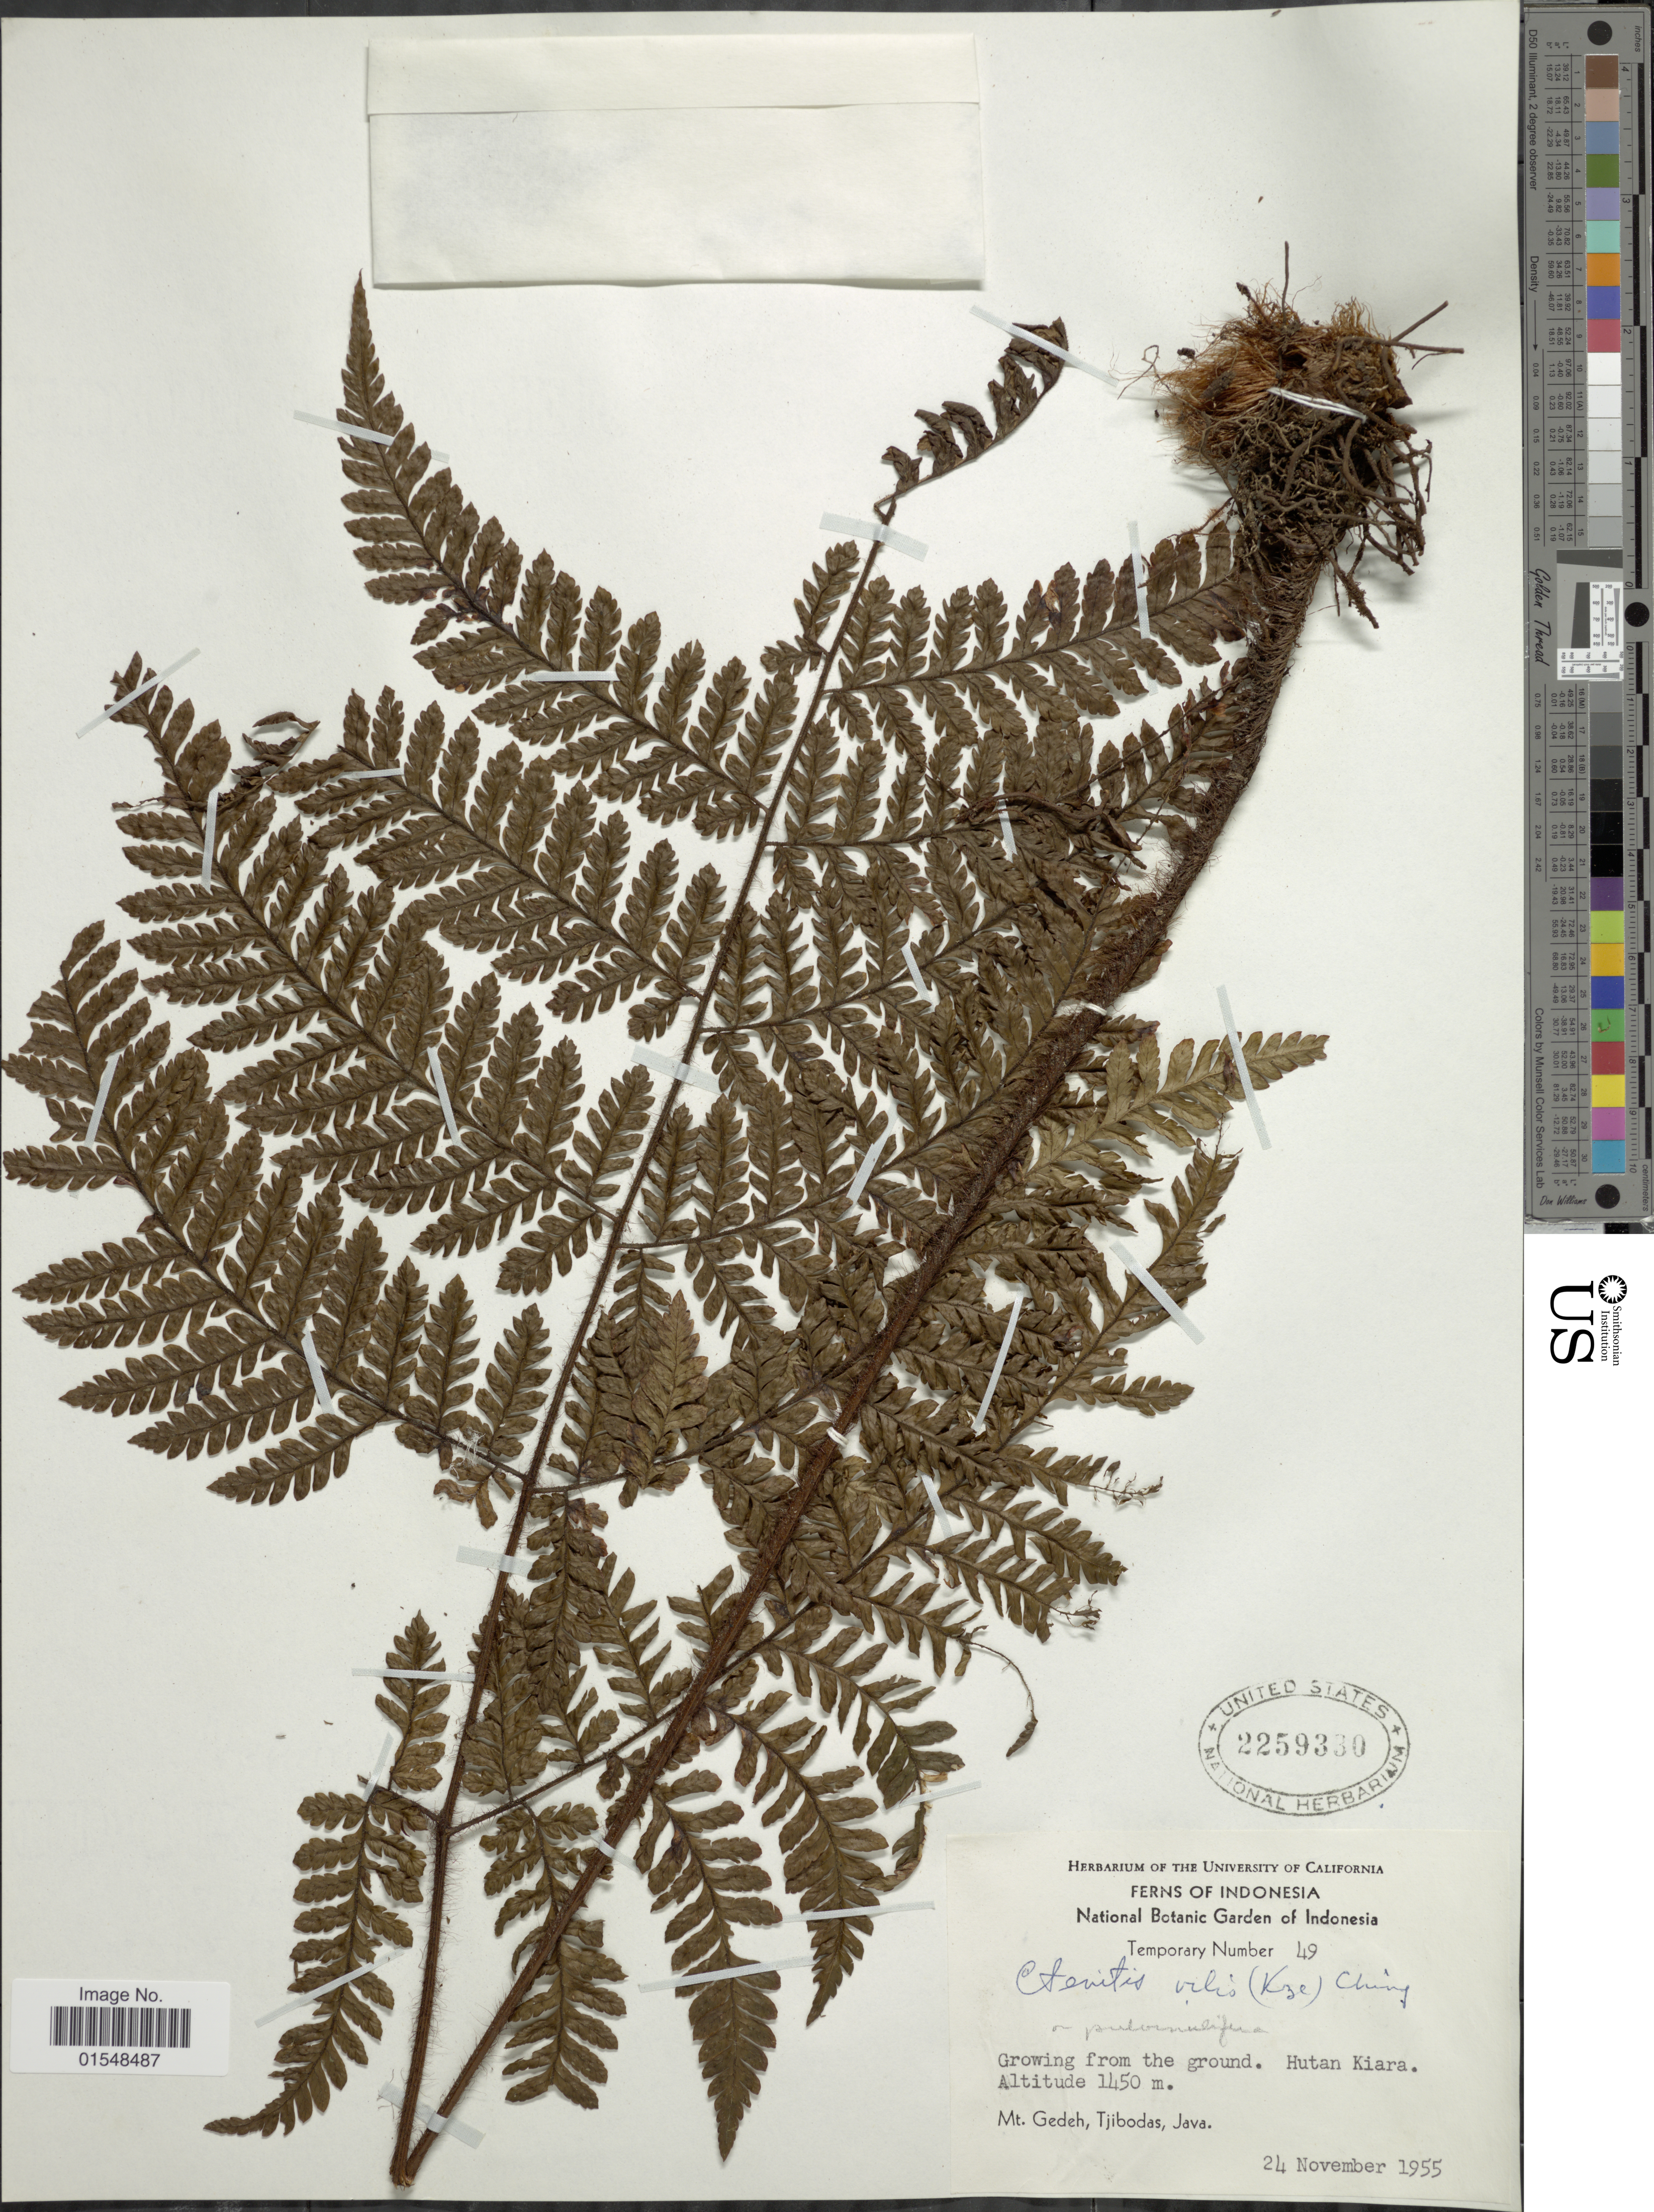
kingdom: Plantae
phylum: Tracheophyta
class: Polypodiopsida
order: Polypodiales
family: Dryopteridaceae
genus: Ctenitis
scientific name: Ctenitis vilis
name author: (Kunze) Ching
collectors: ex herb. Univ. of California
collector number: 49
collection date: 1955-11-24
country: Indonesia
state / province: Java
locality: Hutan Kiara, Mt. Gedeh, Tjibodas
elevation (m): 1450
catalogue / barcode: US 2259330